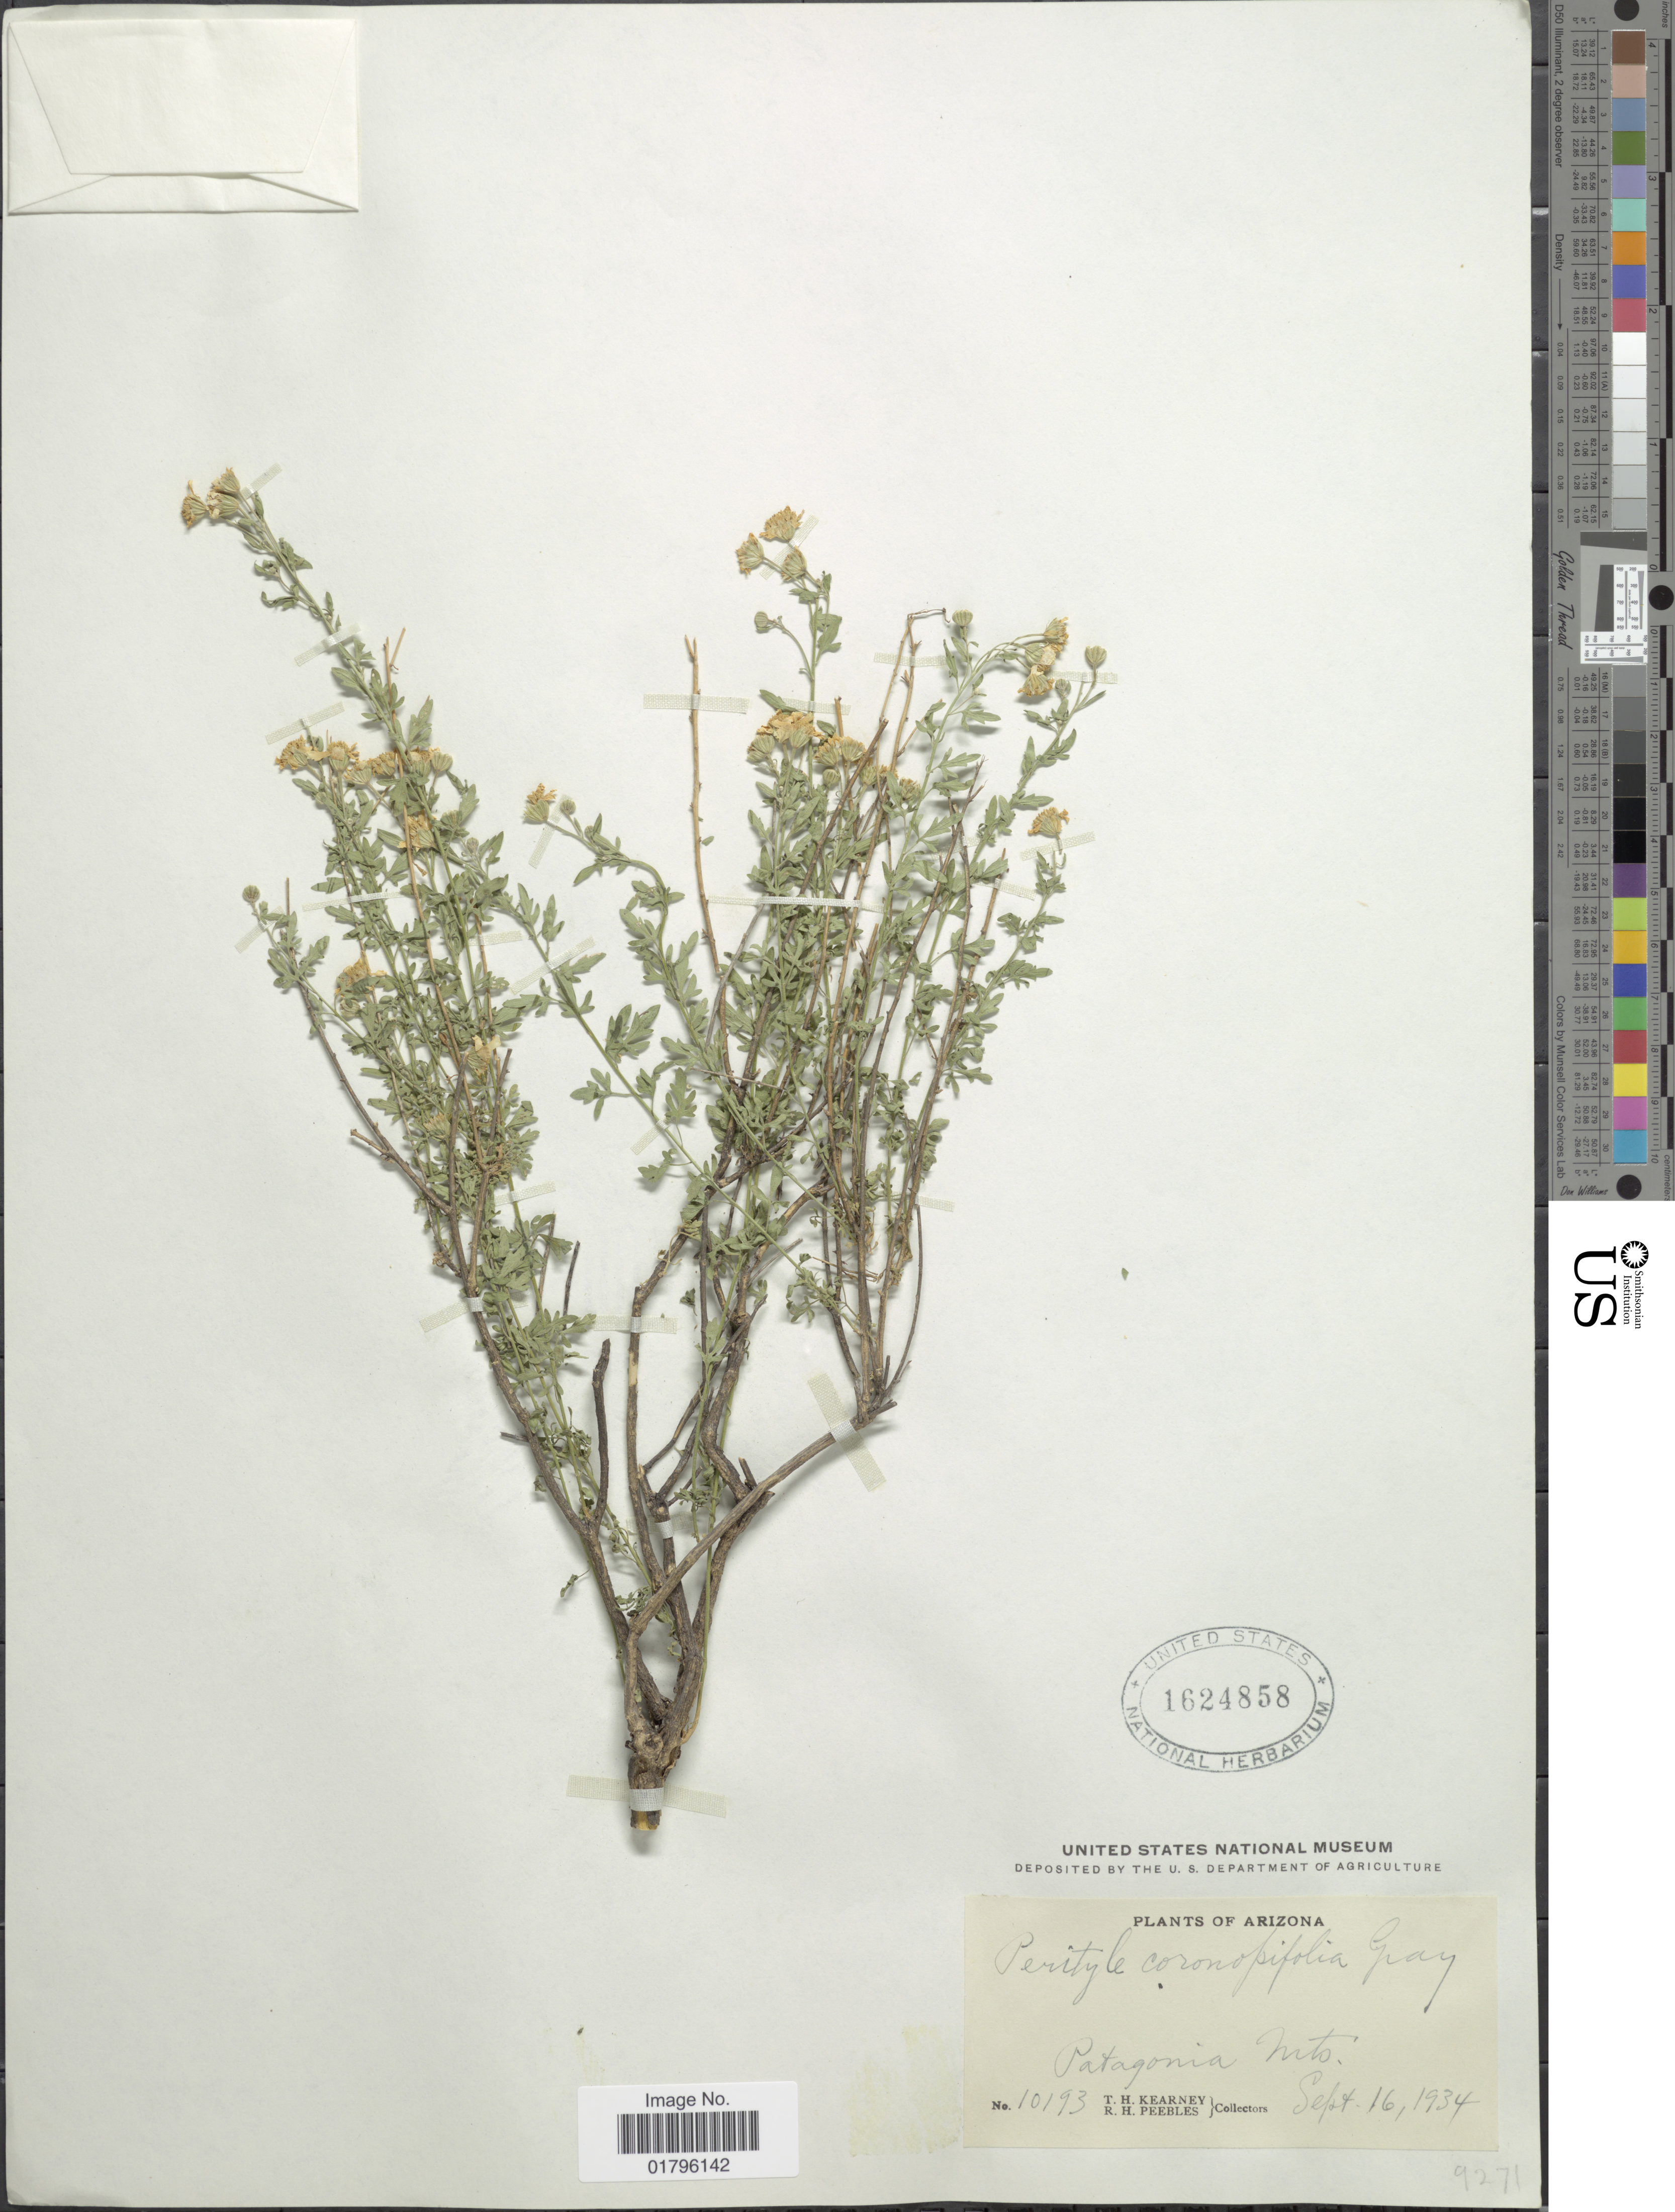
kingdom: Plantae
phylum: Tracheophyta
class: Magnoliopsida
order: Asterales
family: Asteraceae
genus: Perityle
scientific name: Perityle coronopifolia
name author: A. Gray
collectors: T. H. Kearney & R. H. Peebles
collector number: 10193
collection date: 1934-09-16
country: United States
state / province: Arizona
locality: Patagonia Mts.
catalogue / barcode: US 1624858